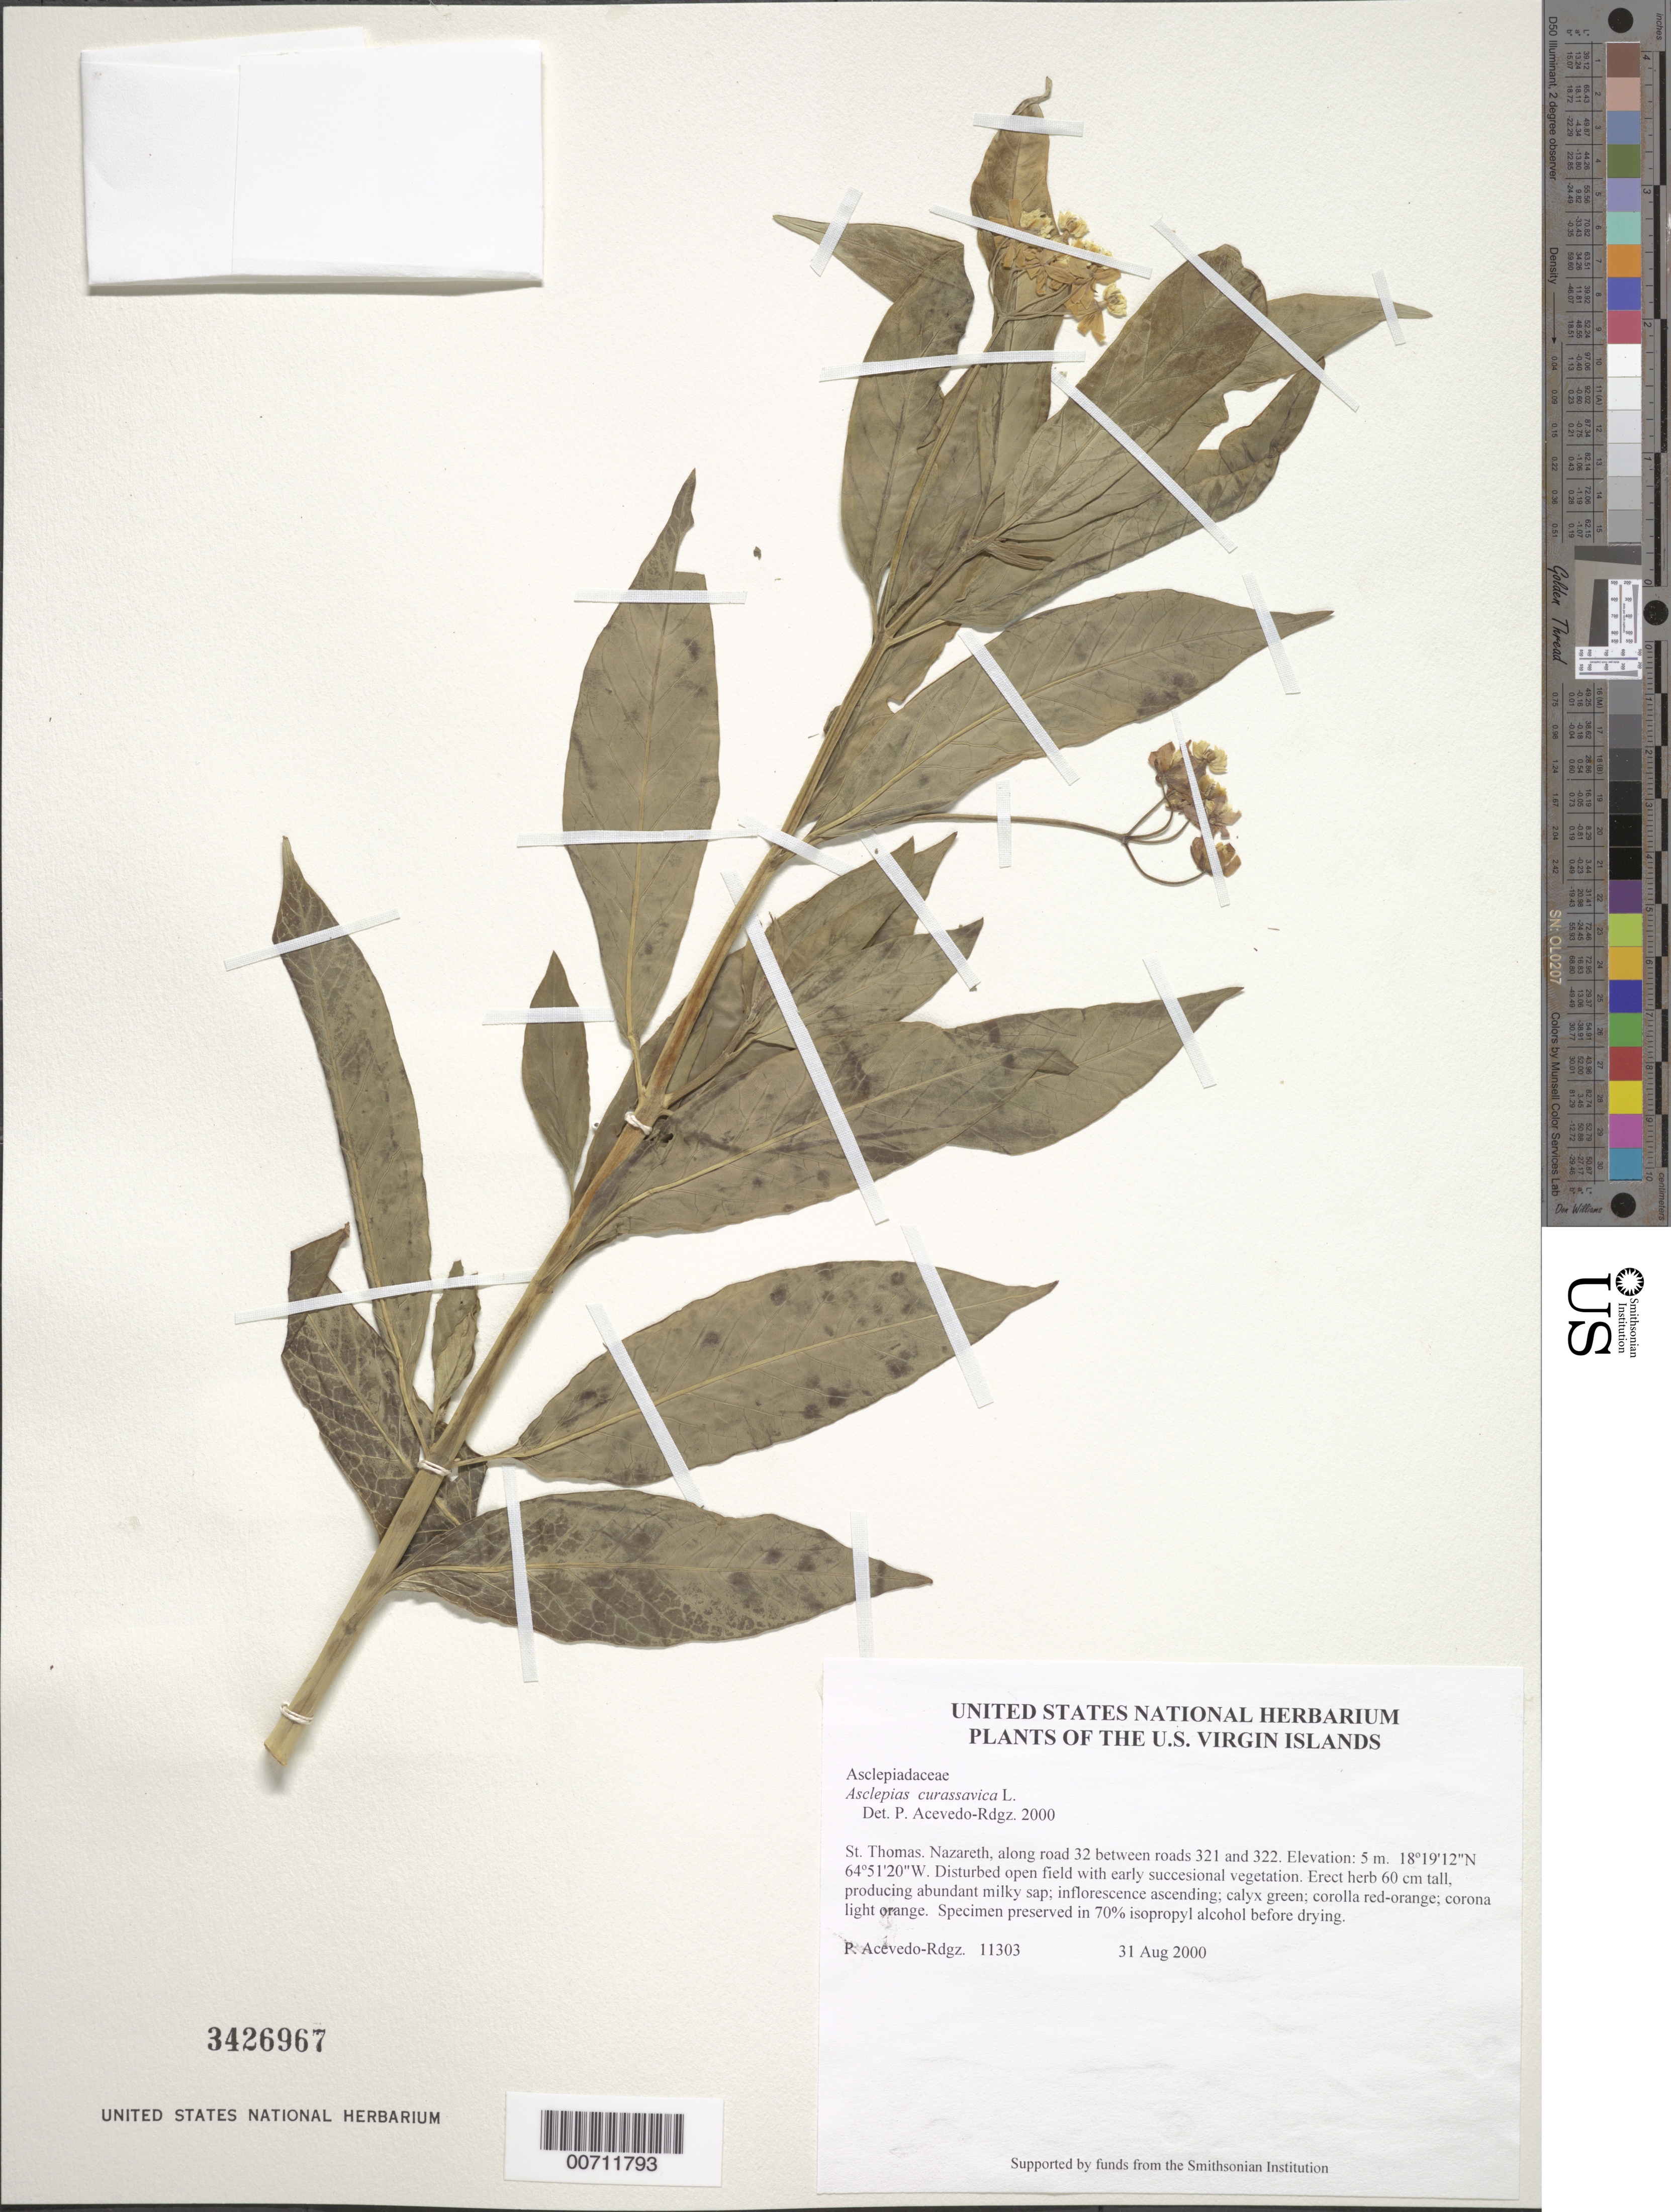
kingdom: Plantae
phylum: Tracheophyta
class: Magnoliopsida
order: Gentianales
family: Apocynaceae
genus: Asclepias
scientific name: Asclepias curassavica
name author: L.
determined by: Acevedo-Rodríguez, P., (BOT), Smithsonian Institution - National Museum of Natural History (UNITED STATES)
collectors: P. Acevedo-Rodr.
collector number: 11303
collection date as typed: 31 Aug 2000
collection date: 2000-08-31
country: U.S. Virgin Islands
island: St. Thomas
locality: Nazareth, along road 32 between roads 321 and 322.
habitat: Disturbed open field with early succesional vegetation.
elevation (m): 5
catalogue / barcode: US 3426967